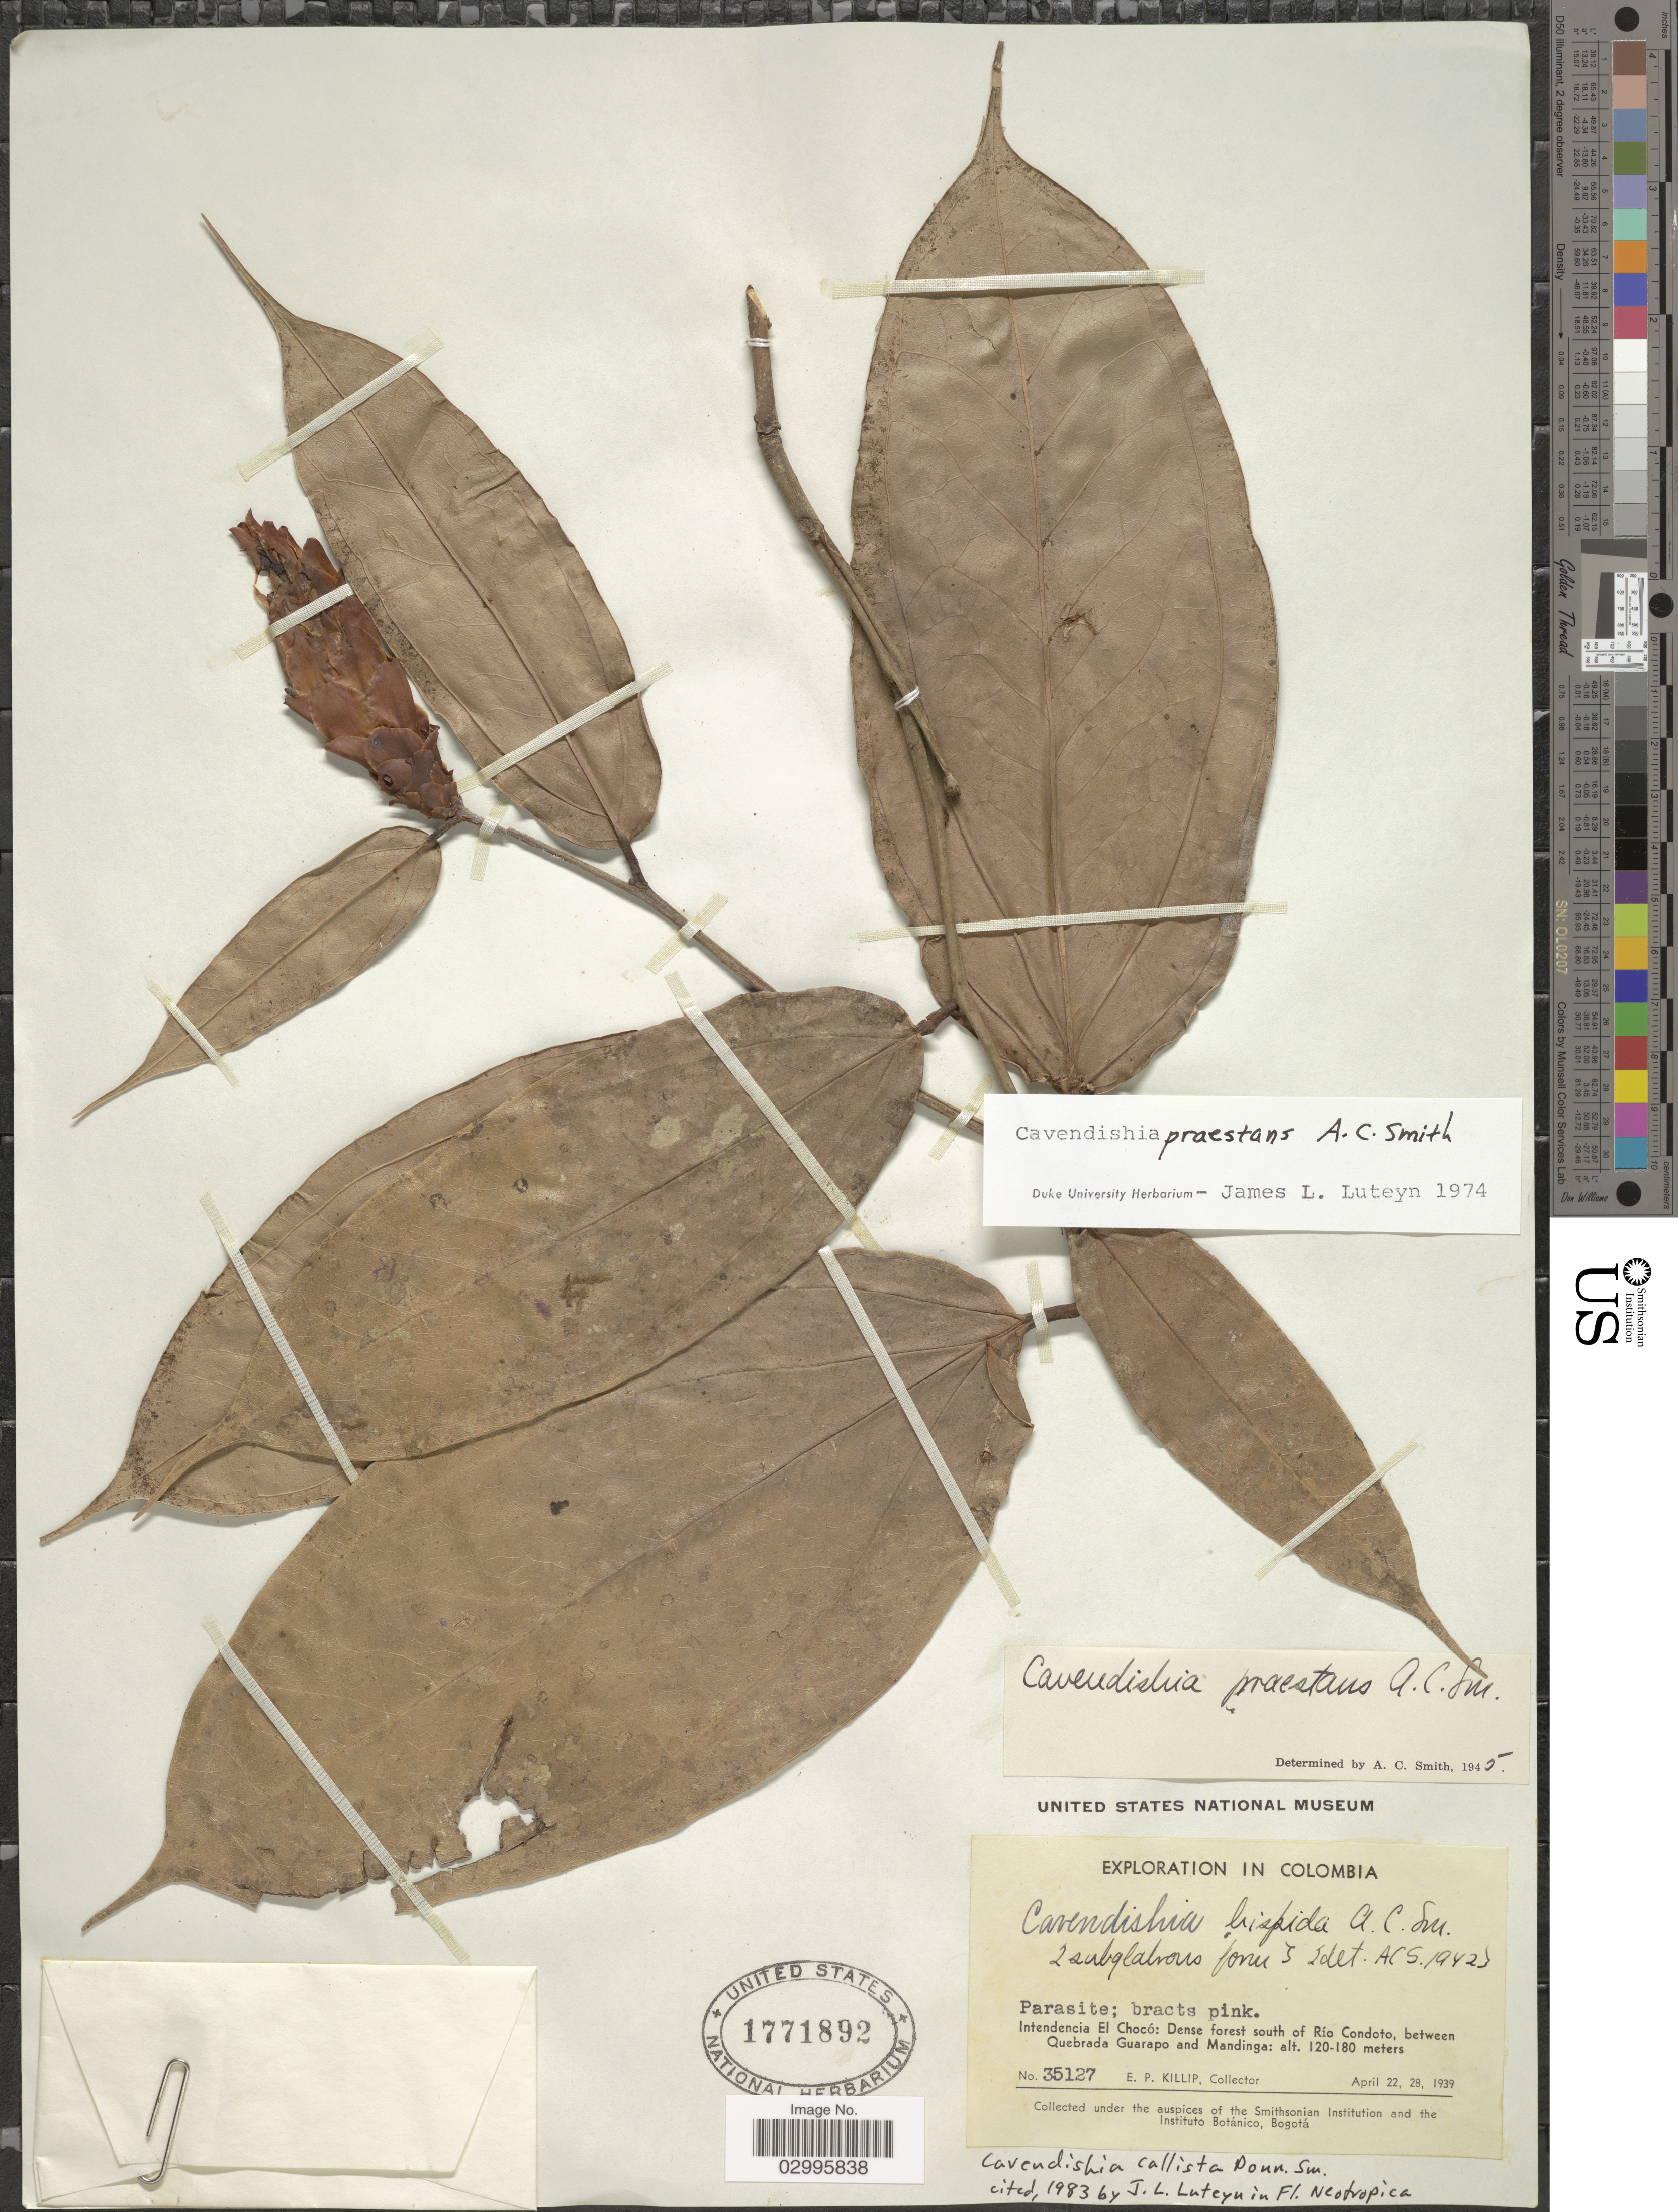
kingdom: Plantae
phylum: Tracheophyta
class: Magnoliopsida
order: Ericales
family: Ericaceae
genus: Cavendishia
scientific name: Cavendishia callista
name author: Donn. Sm.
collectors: E. P. Killip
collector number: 35127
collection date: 1939-04-22/1939-04-28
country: Colombia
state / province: Chocó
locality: Intendencia El Chocó: Dense forest south of Río Condoto, between Quebrada Guarapo and Mandinga.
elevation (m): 120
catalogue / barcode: US 1771892